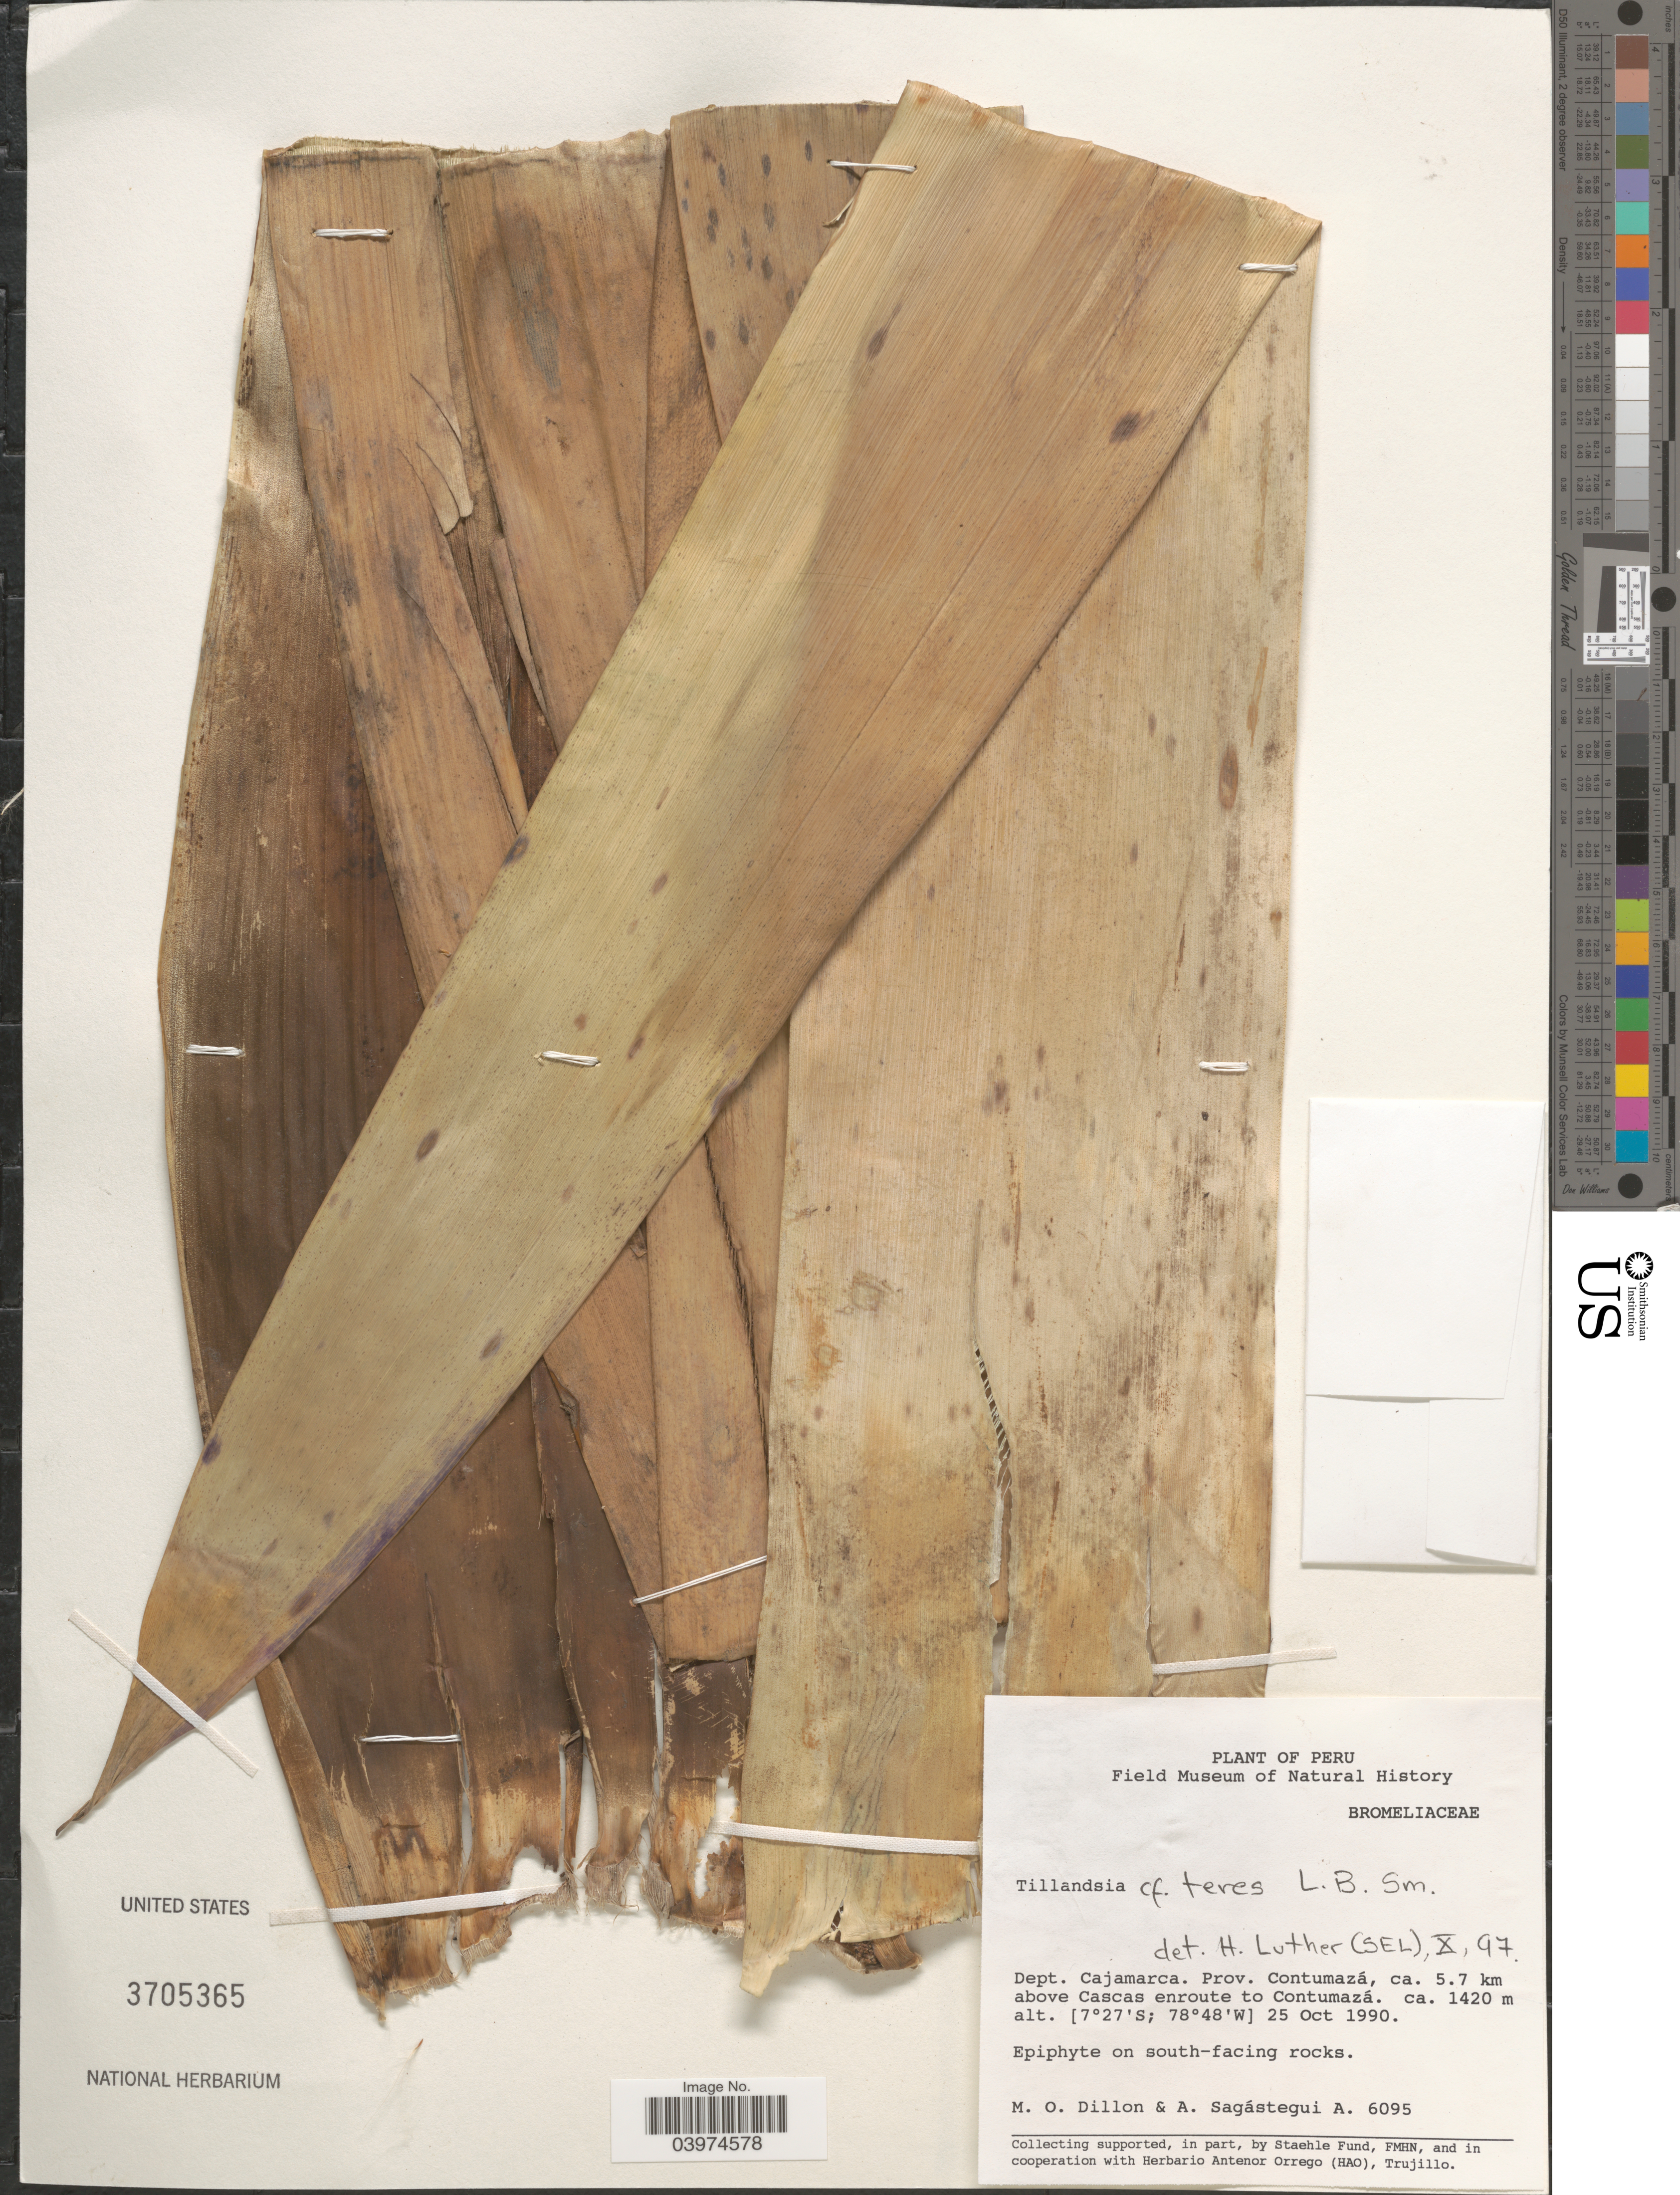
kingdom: Plantae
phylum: Tracheophyta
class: Liliopsida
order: Poales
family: Bromeliaceae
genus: Tillandsia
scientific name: Tillandsia teres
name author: L.B. Sm.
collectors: M. O. Dillon & A. Sagástegui A.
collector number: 6095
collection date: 1990-10-25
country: Peru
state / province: Cajamarca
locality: Dept. Cajamarca. Prov. Contumazá, ca. 5.7 km above Cascas enroute to Contumazá.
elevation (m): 1420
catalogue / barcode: US 3705365